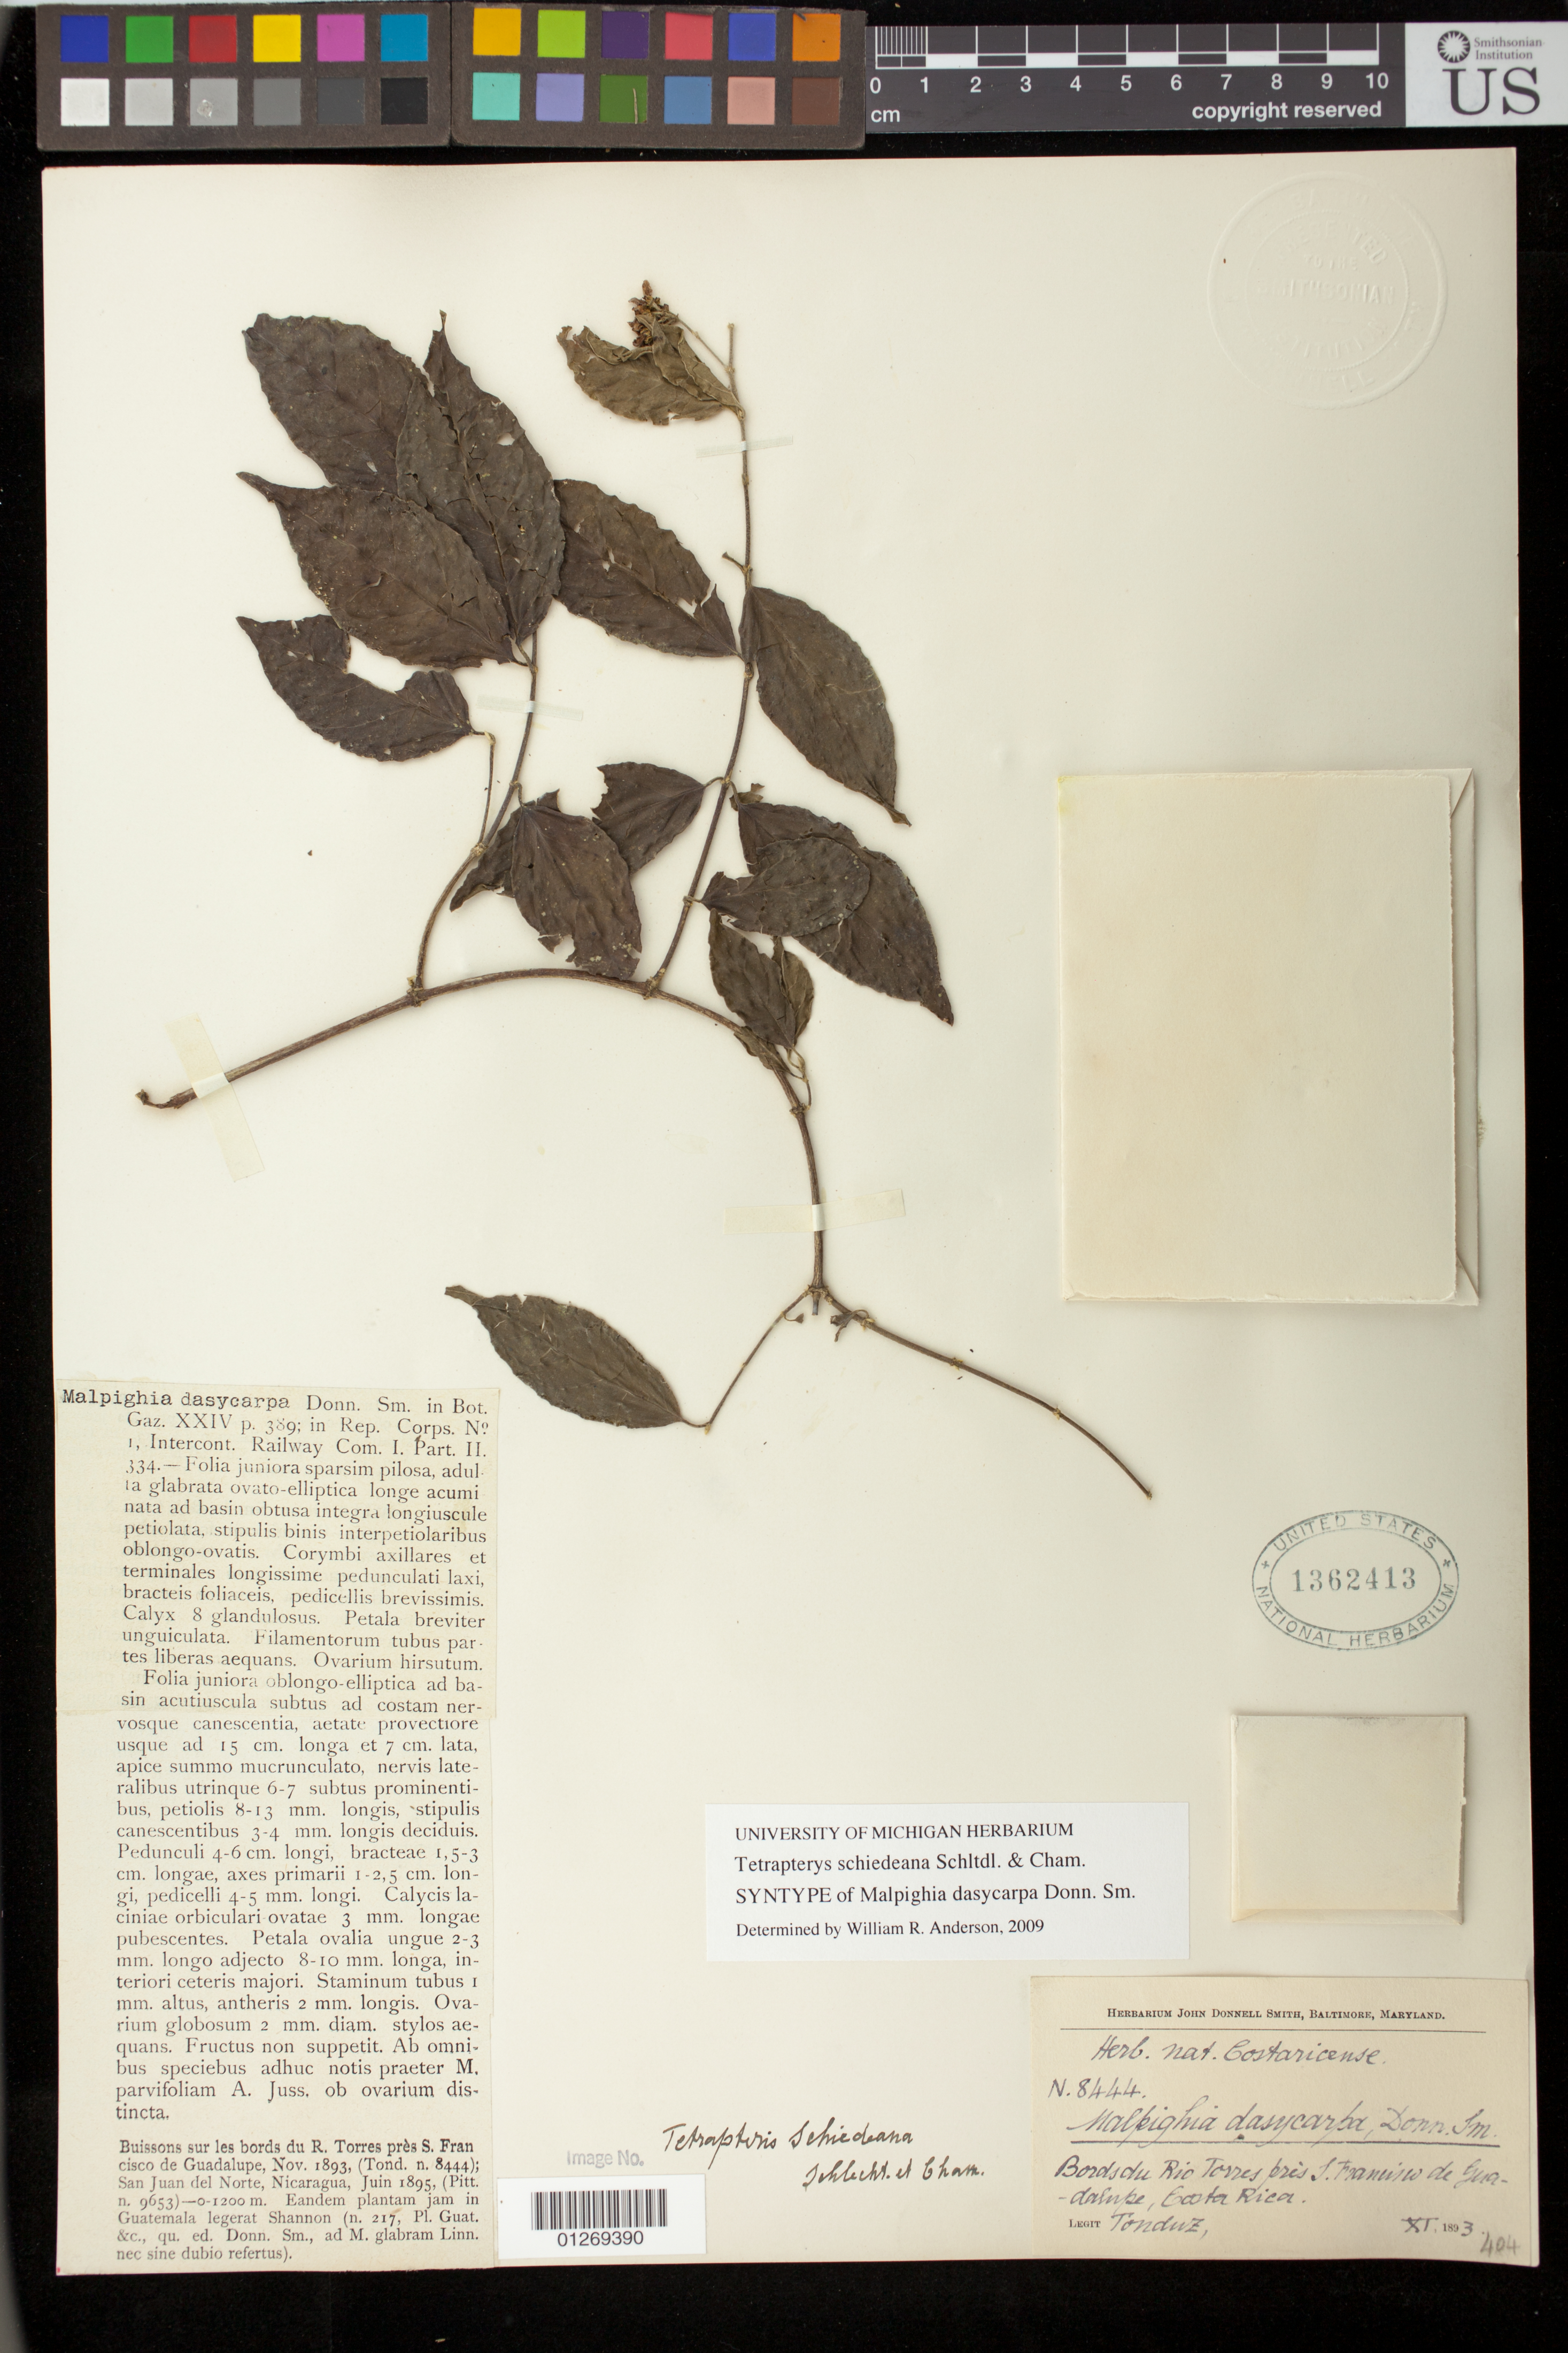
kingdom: Plantae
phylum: Tracheophyta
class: Magnoliopsida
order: Malpighiales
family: Malpighiaceae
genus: Malpighia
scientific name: Malpighia dasycarpa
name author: Donn. Sm.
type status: Syntype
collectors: A. Tonduz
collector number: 8444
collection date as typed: XI 1893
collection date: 1893-11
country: Costa Rica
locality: Bords du Rio Torrres près S. Francisco de Guadalupe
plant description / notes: Specimen ex John Donnell Smith herbarium; Malpighia dasycarpa Donn. Sm. was based on 3 collections (syntypes); one of those syntypes (Pittier 9653) was later cited as the type of Tetrapterys donnell-smithii Small [and is filed separately in the type herbarium under that name]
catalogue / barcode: US 1362413